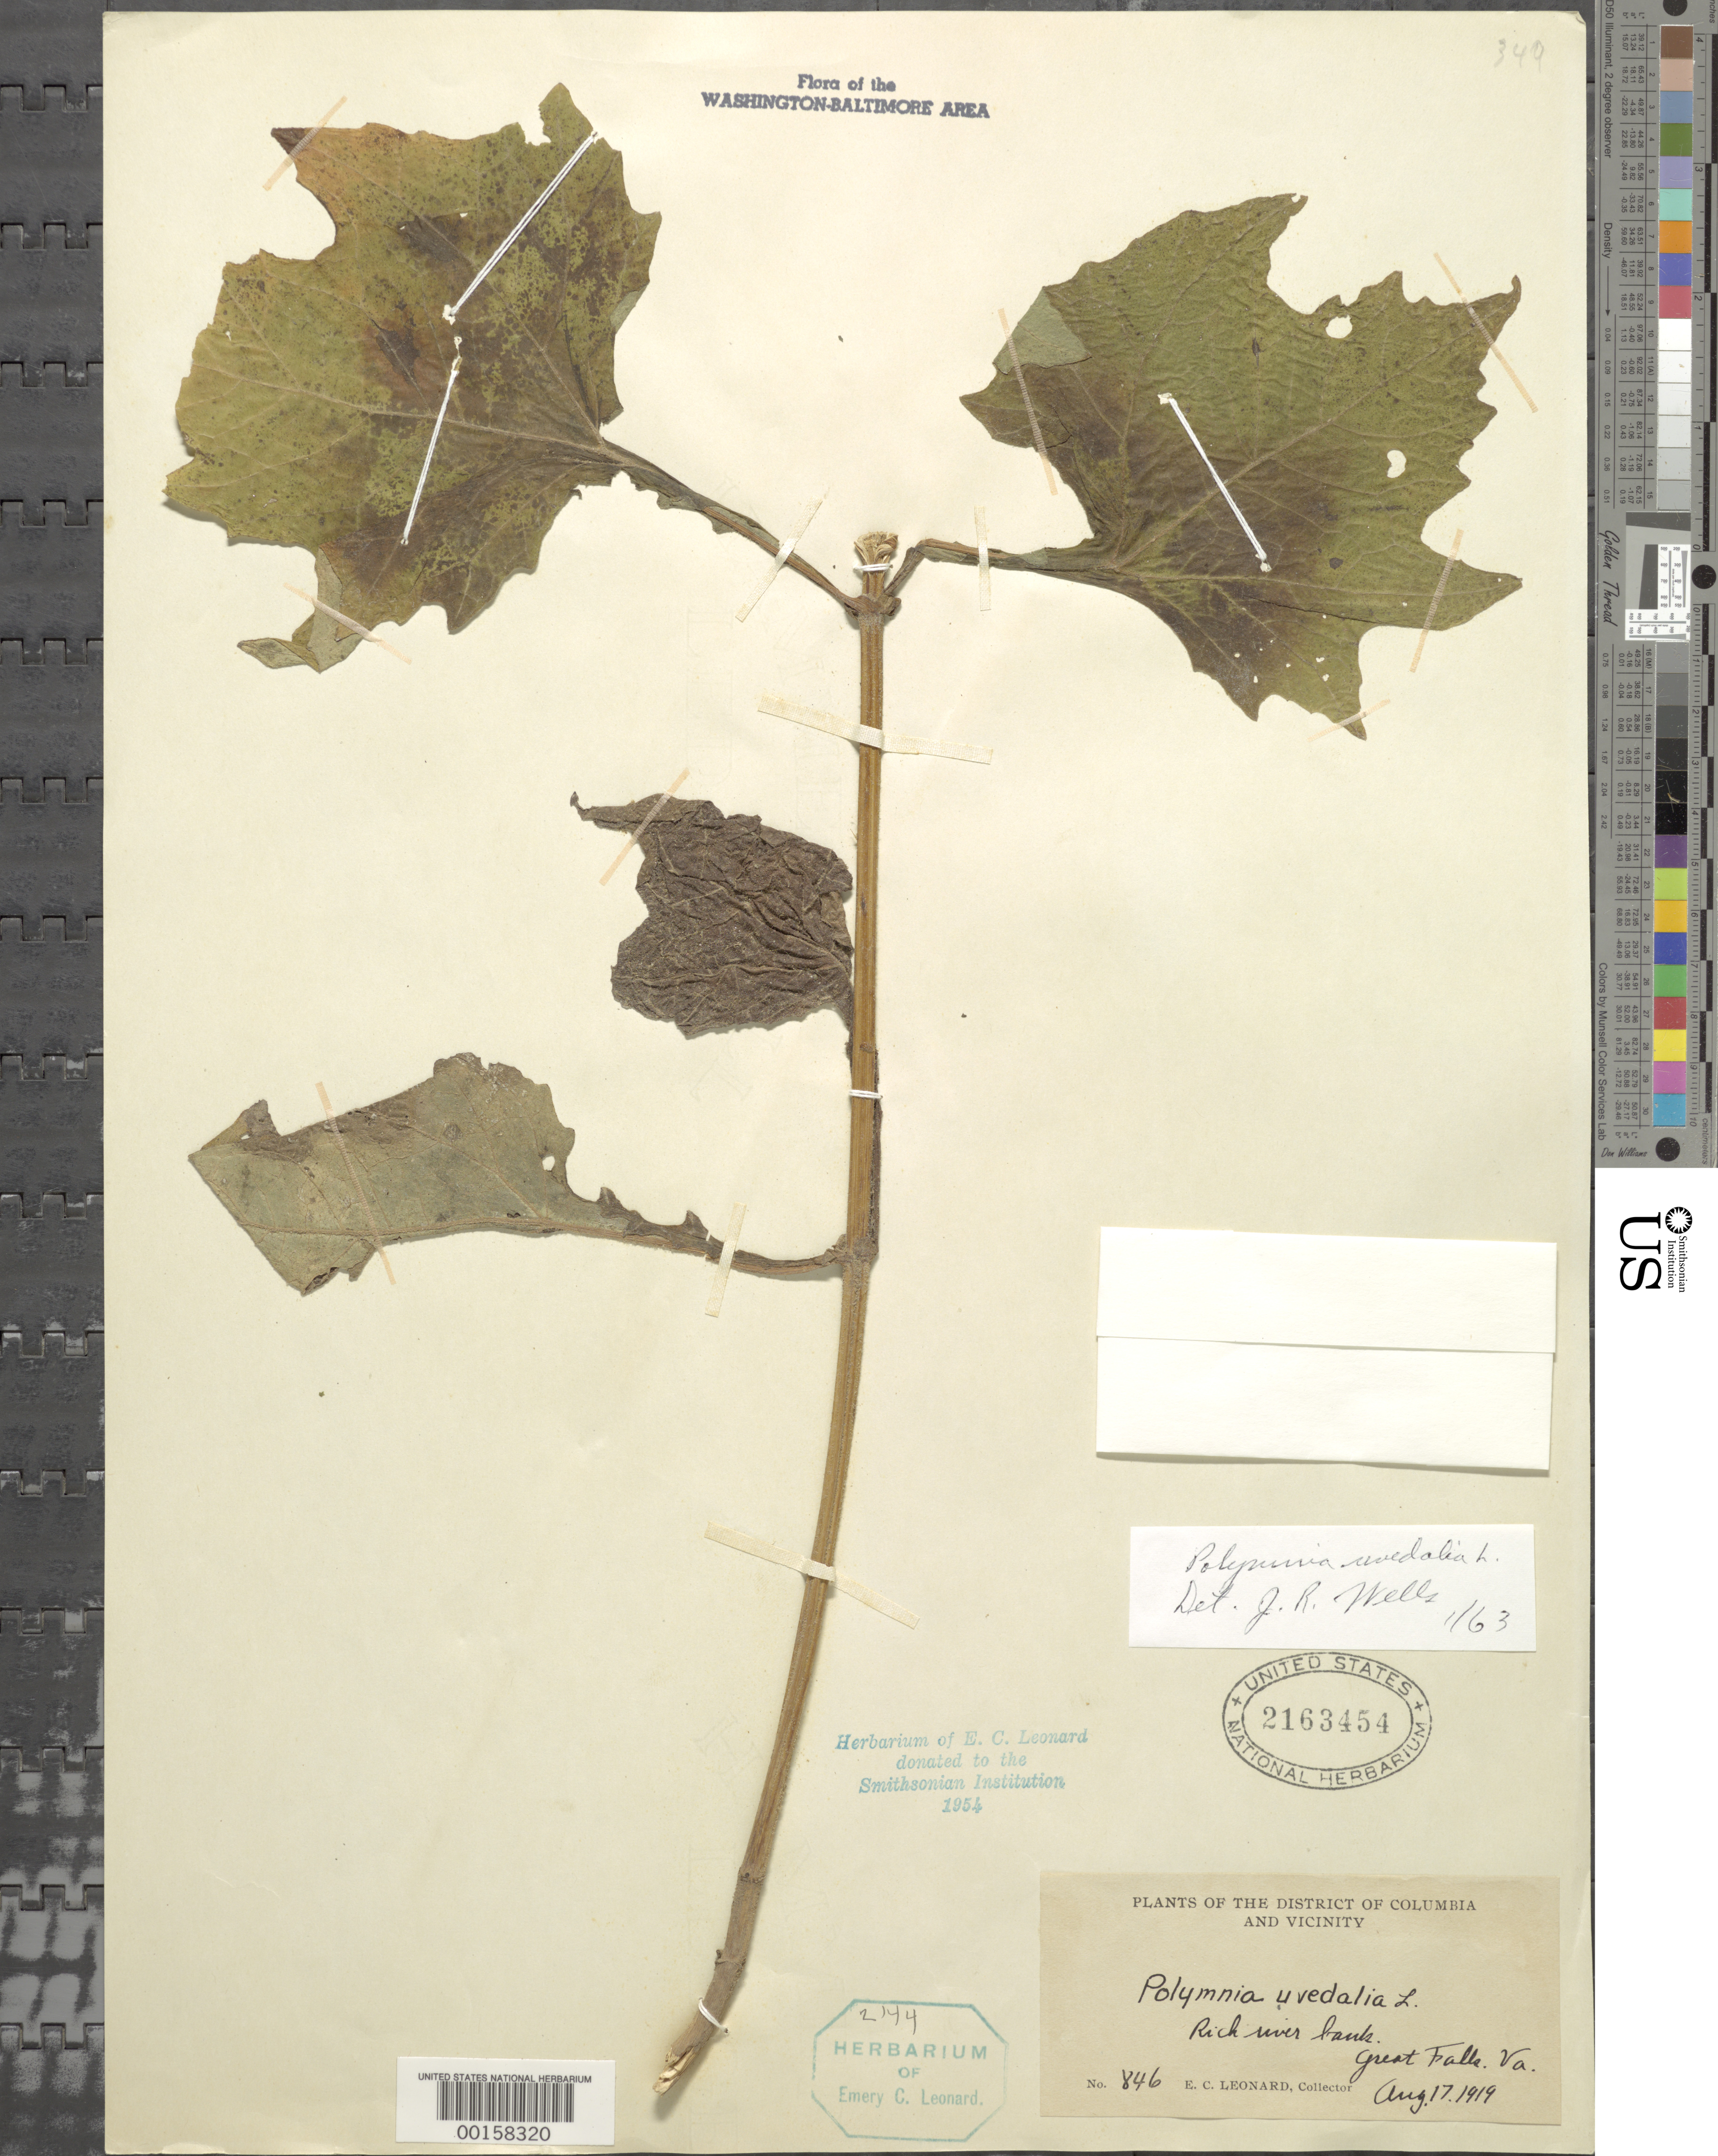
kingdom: Plantae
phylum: Tracheophyta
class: Magnoliopsida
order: Asterales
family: Asteraceae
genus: Smallanthus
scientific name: Smallanthus uvedalia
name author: (L.) Mack. ex Mack.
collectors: E. C. Leonard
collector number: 846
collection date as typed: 17 Aug 1919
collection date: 1919-08-17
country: United States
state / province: Virginia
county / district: Fairfax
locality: Great Falls C. & O. Canal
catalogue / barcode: US 2163454